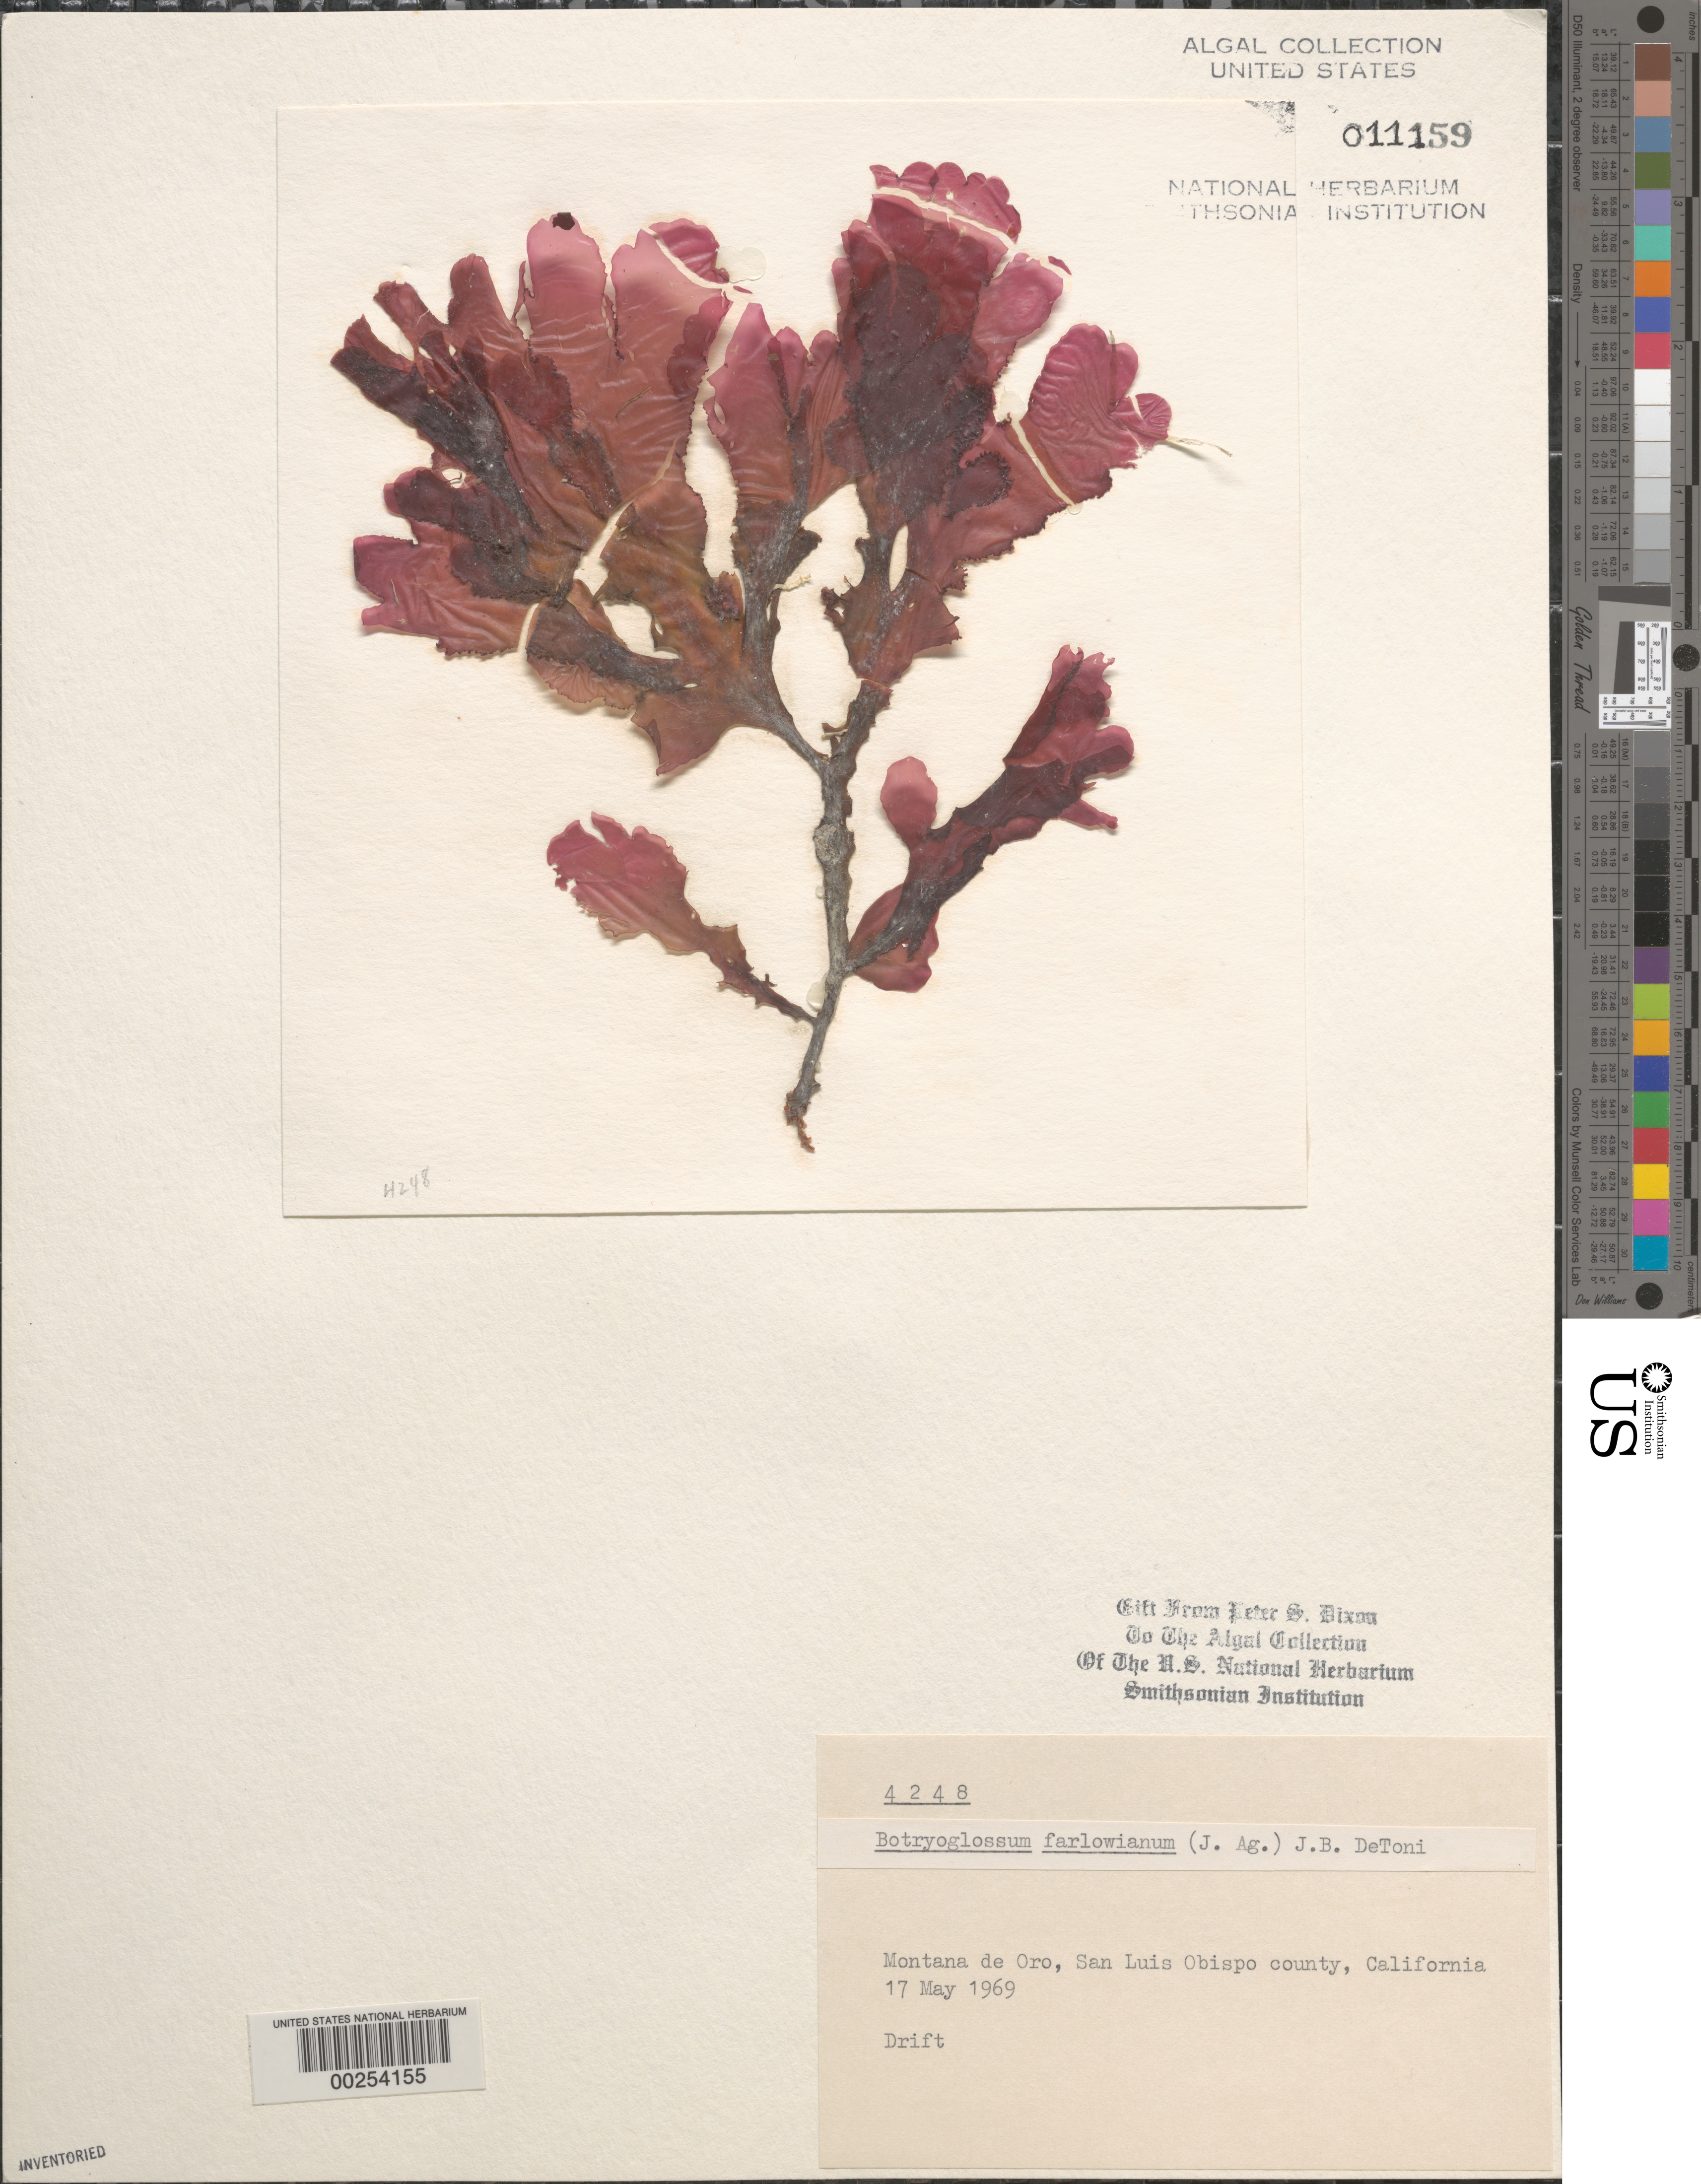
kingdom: Plantae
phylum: Rhodophyta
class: Florideophyceae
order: Ceramiales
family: Delesseriaceae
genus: Botryoglossum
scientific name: Botryoglossum farlowianum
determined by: Dixon, P. S.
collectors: P. S. Dixon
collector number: PSD 4248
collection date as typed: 17 May 1969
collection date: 1969-05-17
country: United States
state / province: California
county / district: San Luis Obispo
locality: Montana de Oro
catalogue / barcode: US 11159